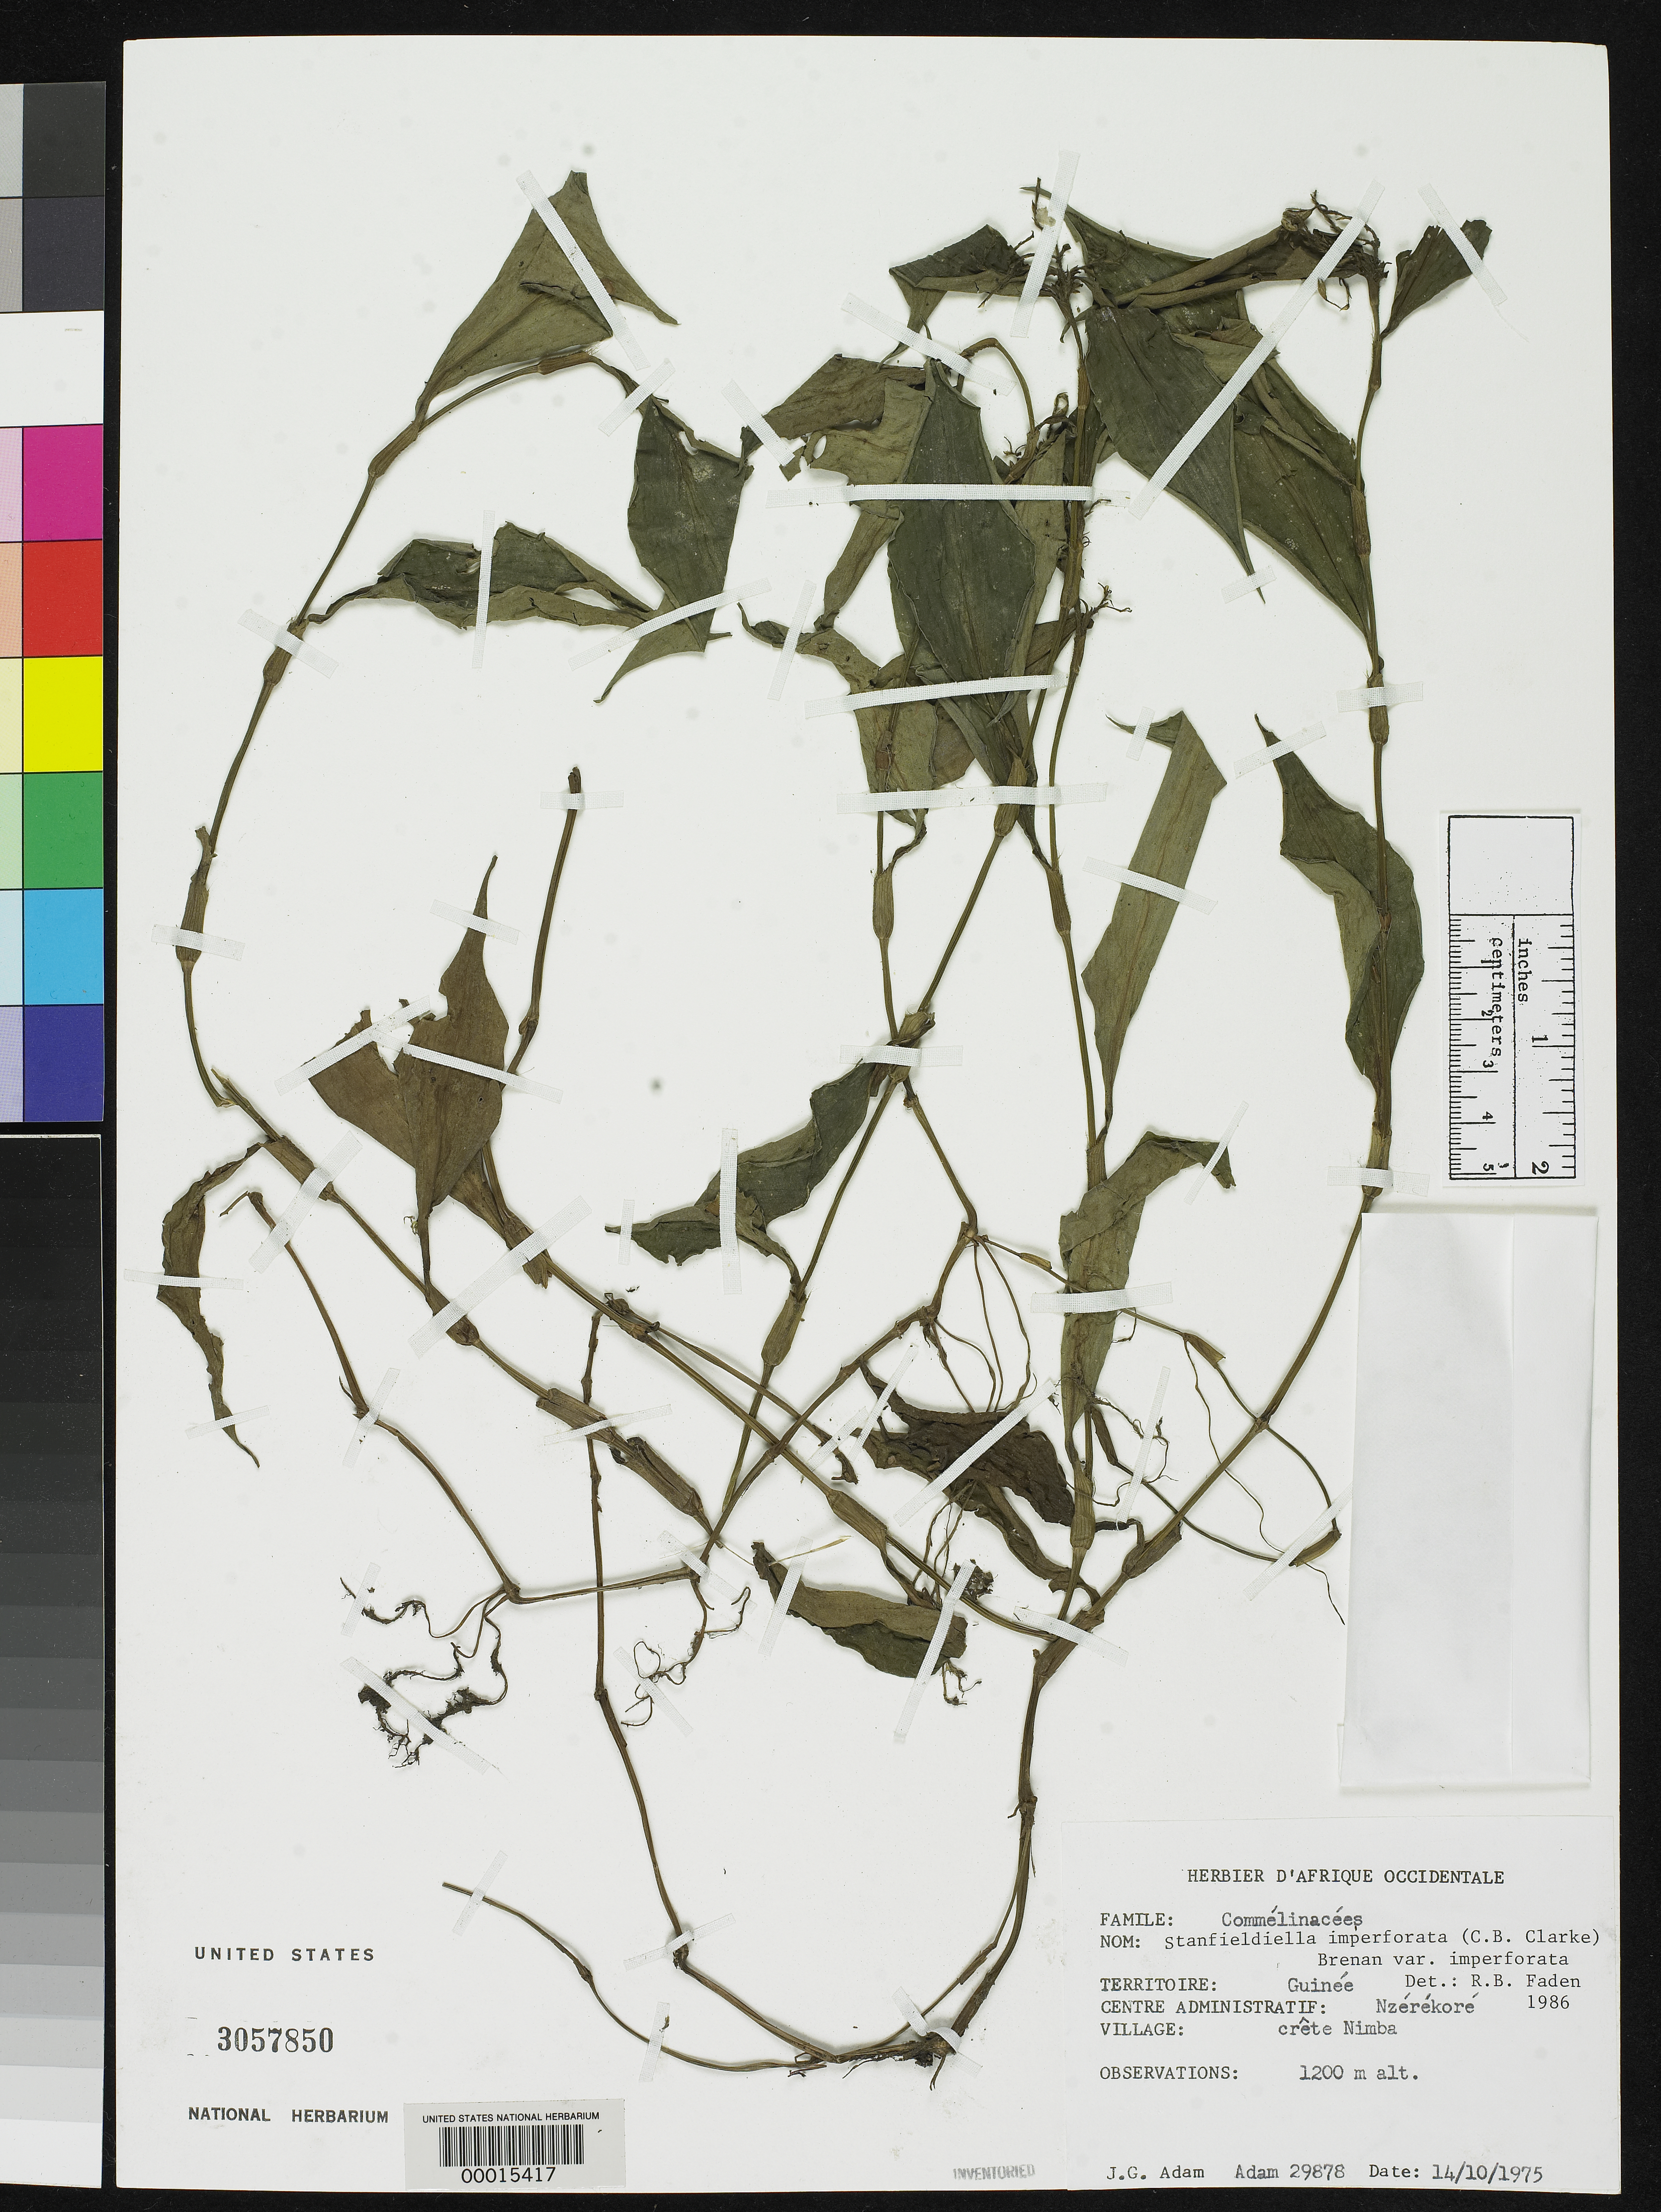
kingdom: Plantae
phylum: Tracheophyta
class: Liliopsida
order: Commelinales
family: Commelinaceae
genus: Stanfieldiella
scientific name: Stanfieldiella imperforata var. imperforata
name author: (C.B. Clarke) Brenan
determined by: Faden, Robert B., (US), Smithsonian Institution - National Museum of Natural History (UNITED STATES)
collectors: J. Adam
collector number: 29878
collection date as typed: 14 Oct 1975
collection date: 1975-10-14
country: Liberia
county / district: Nimba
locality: Crete Nimba, Guinee, Nzerekore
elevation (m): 1200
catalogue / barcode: US 3057850